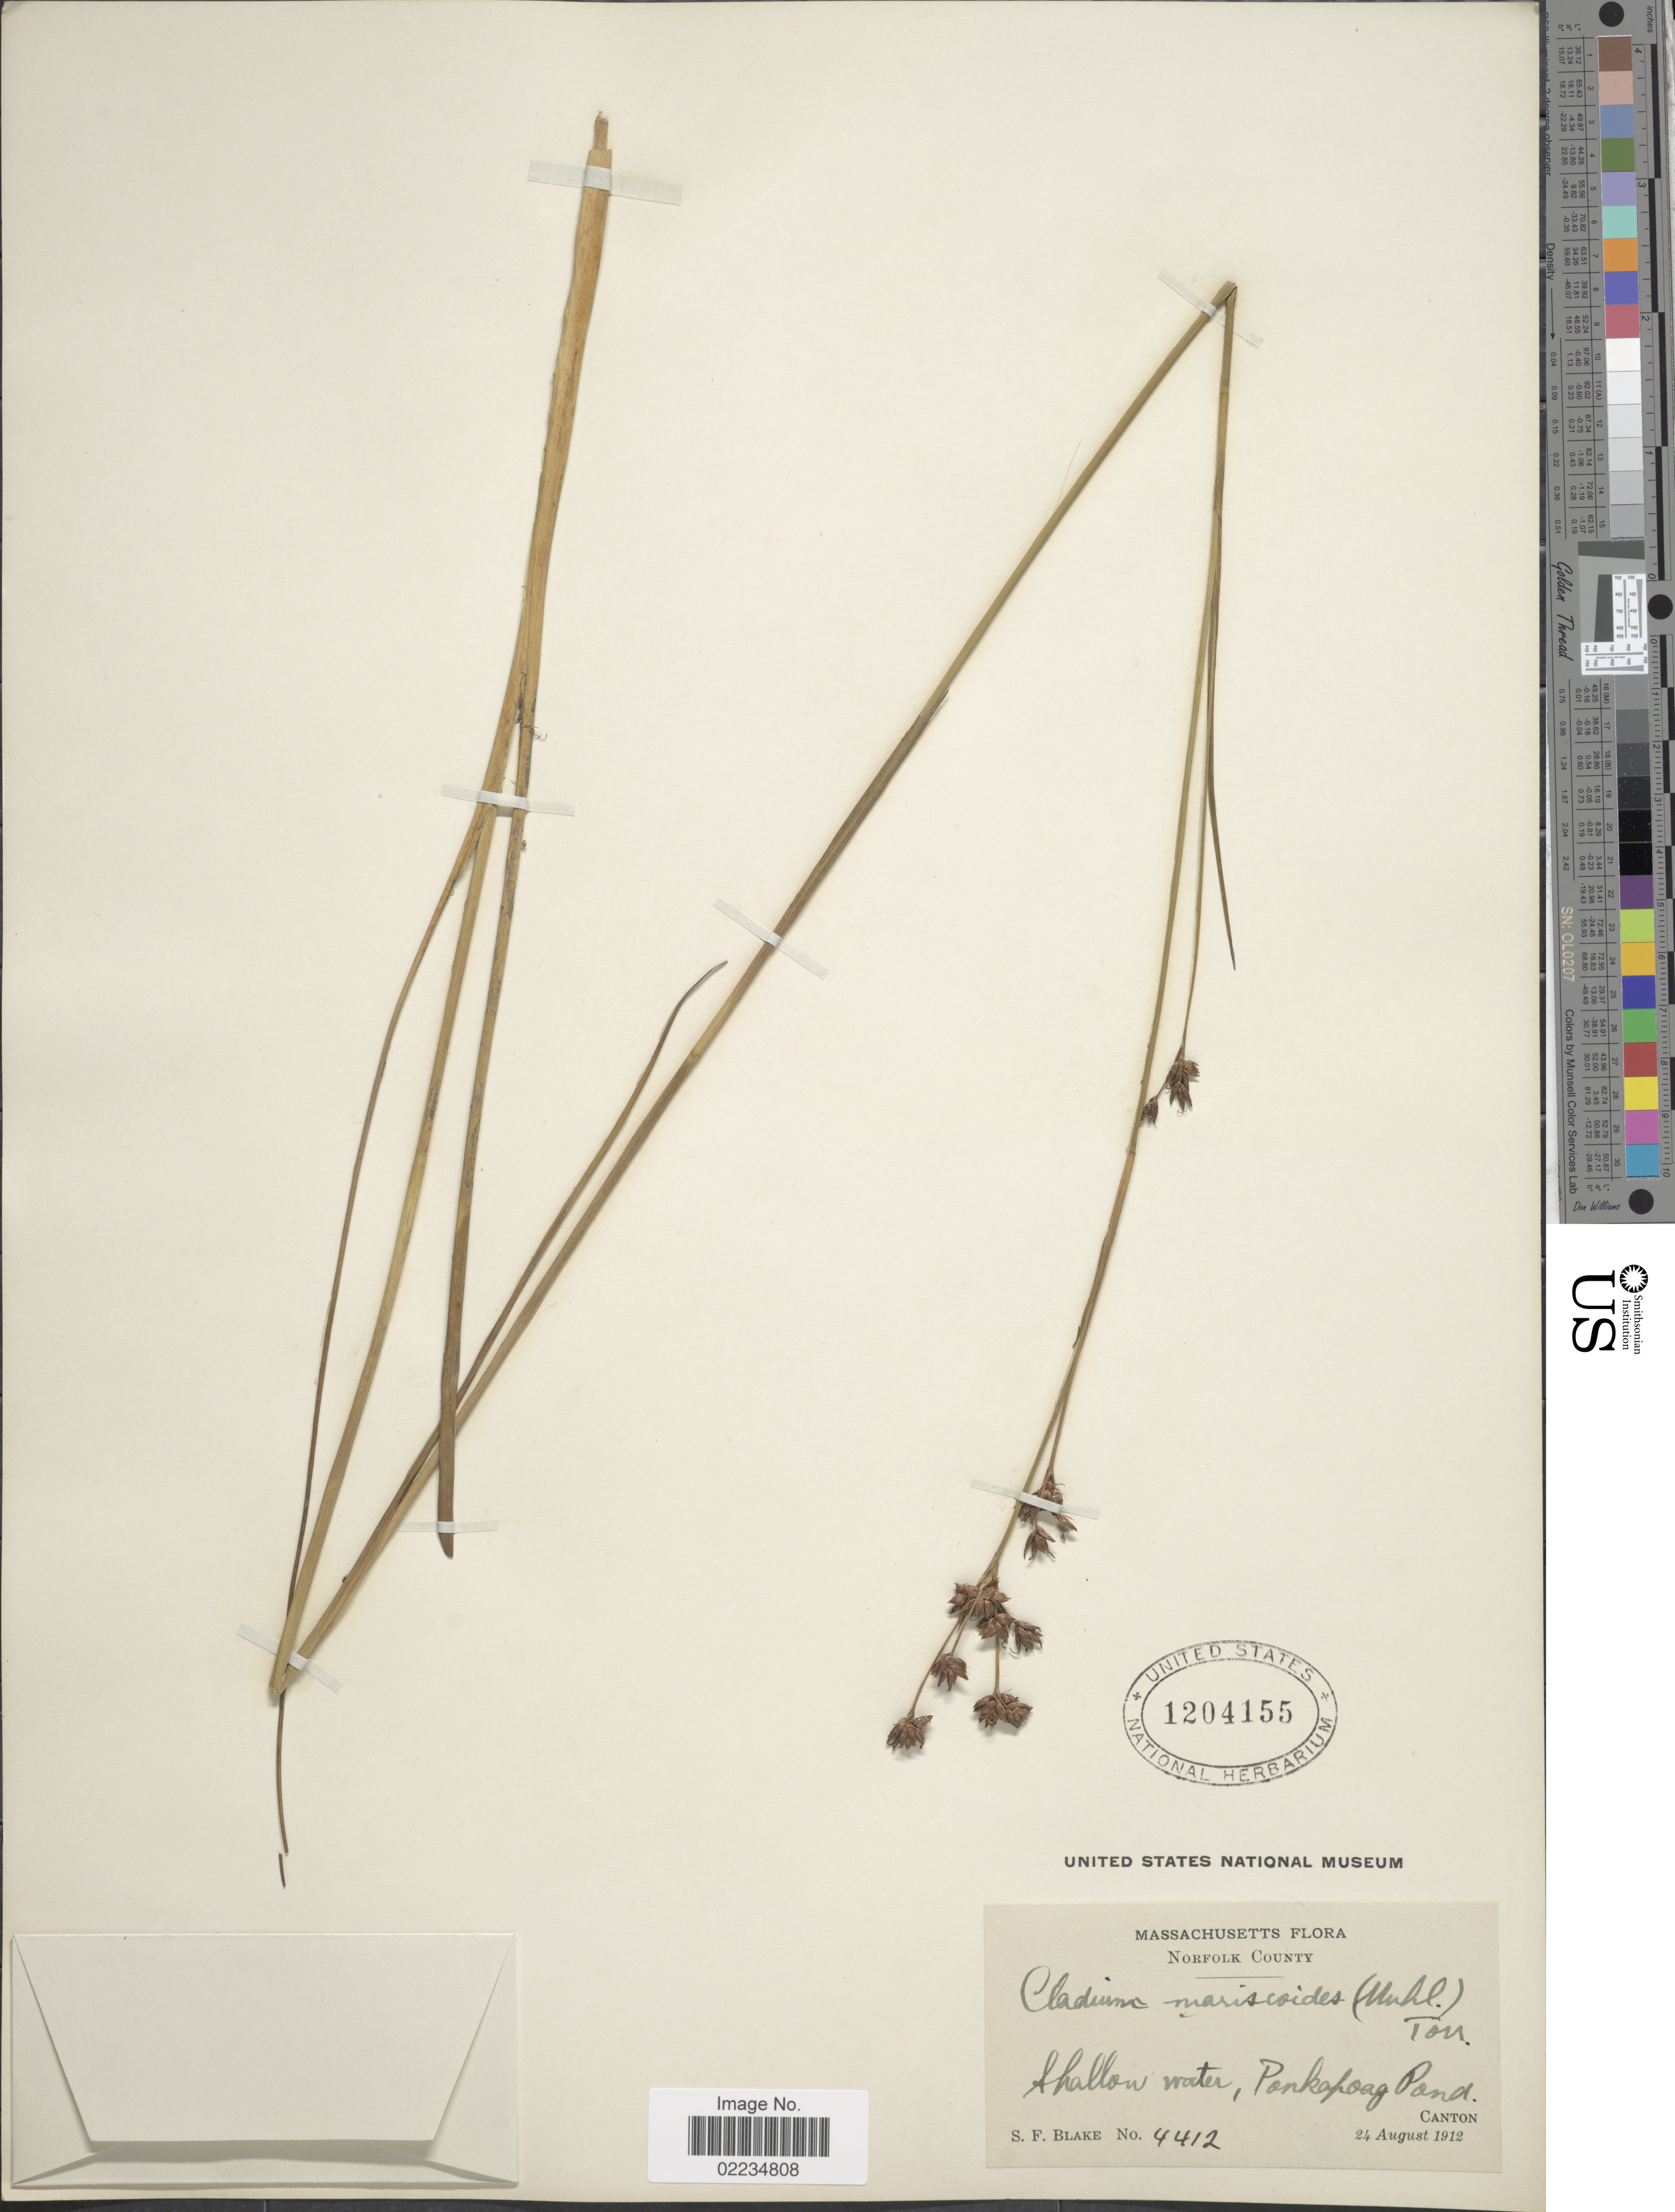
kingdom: Plantae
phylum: Tracheophyta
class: Liliopsida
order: Poales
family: Cyperaceae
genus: Cladium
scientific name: Cladium mariscoides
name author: (Muhl.) Torr.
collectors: S. Blake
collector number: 4412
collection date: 1912-08-24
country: United States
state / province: Massachusetts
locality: Norfolk County, Shallow water, Ponkapoag Pond Canton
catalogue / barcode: US 1204155